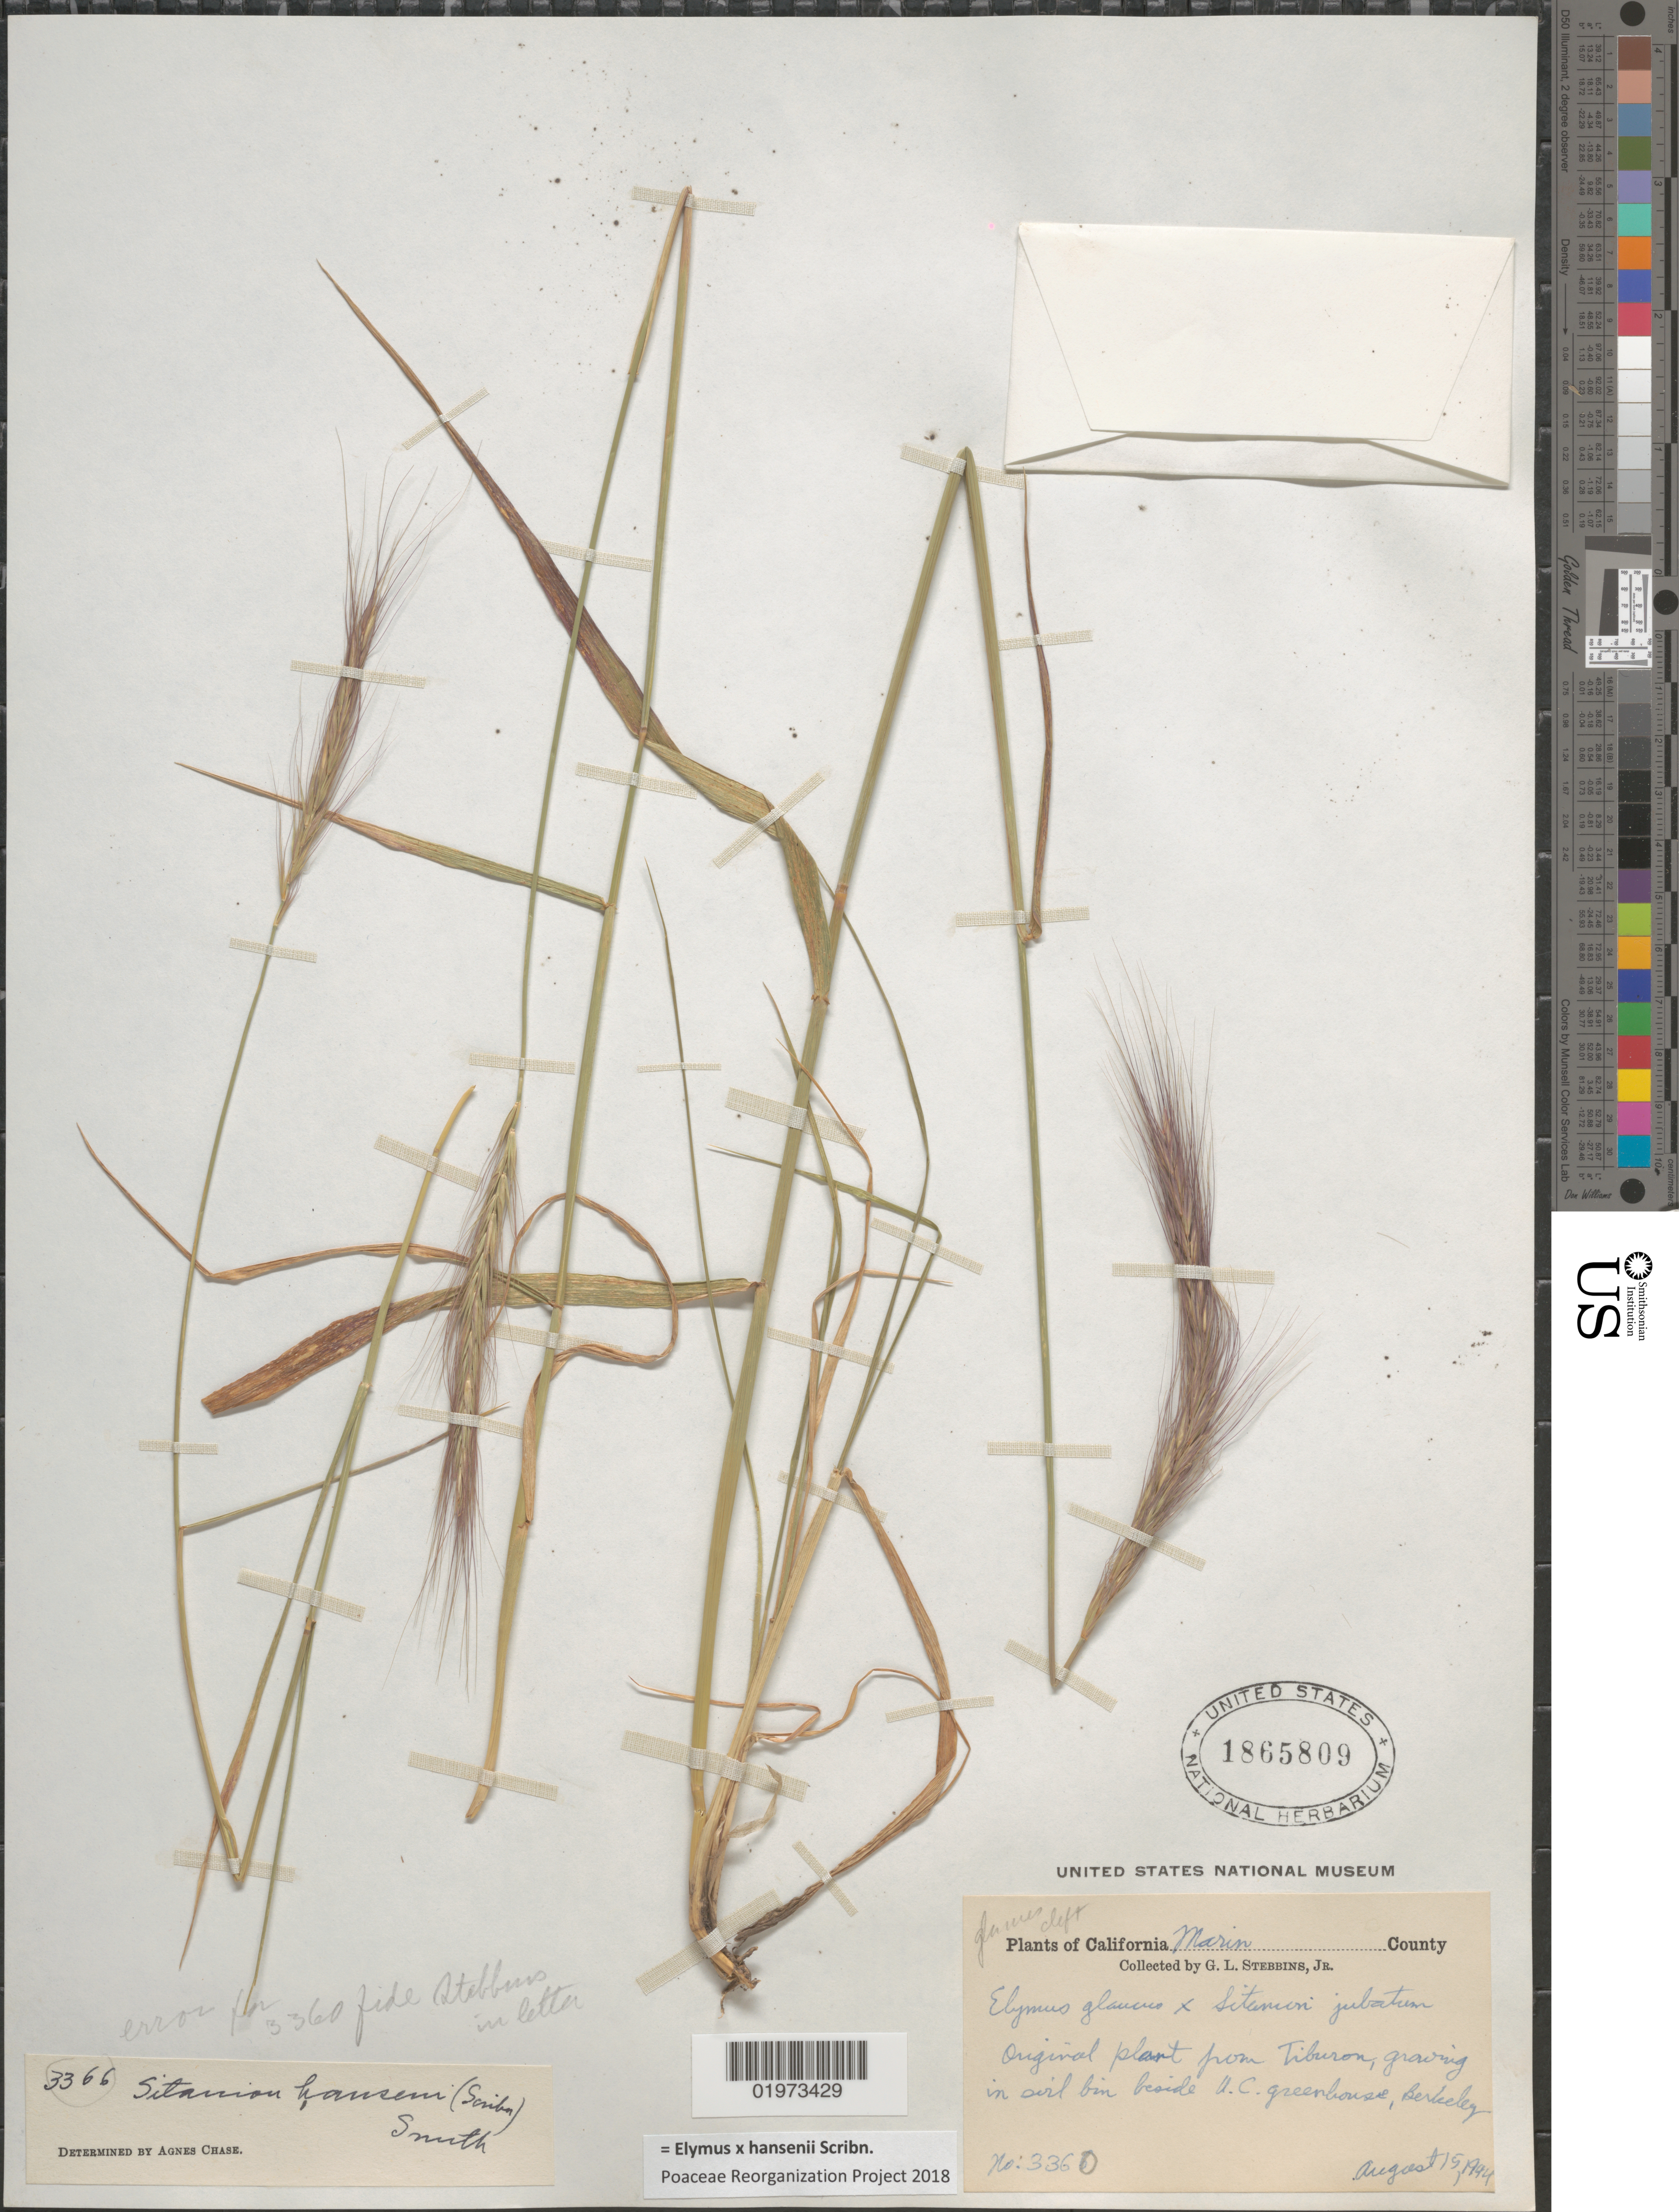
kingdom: Plantae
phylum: Tracheophyta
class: Liliopsida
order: Poales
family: Poaceae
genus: Elymus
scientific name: Elymus x hansenii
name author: Scribn.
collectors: G. L. Stebbins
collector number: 3360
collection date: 1994-08-19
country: United States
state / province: California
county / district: Marin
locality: Marin County. In soil bin beside U. C. greenhouse, Berkeley.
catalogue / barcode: US 1865809